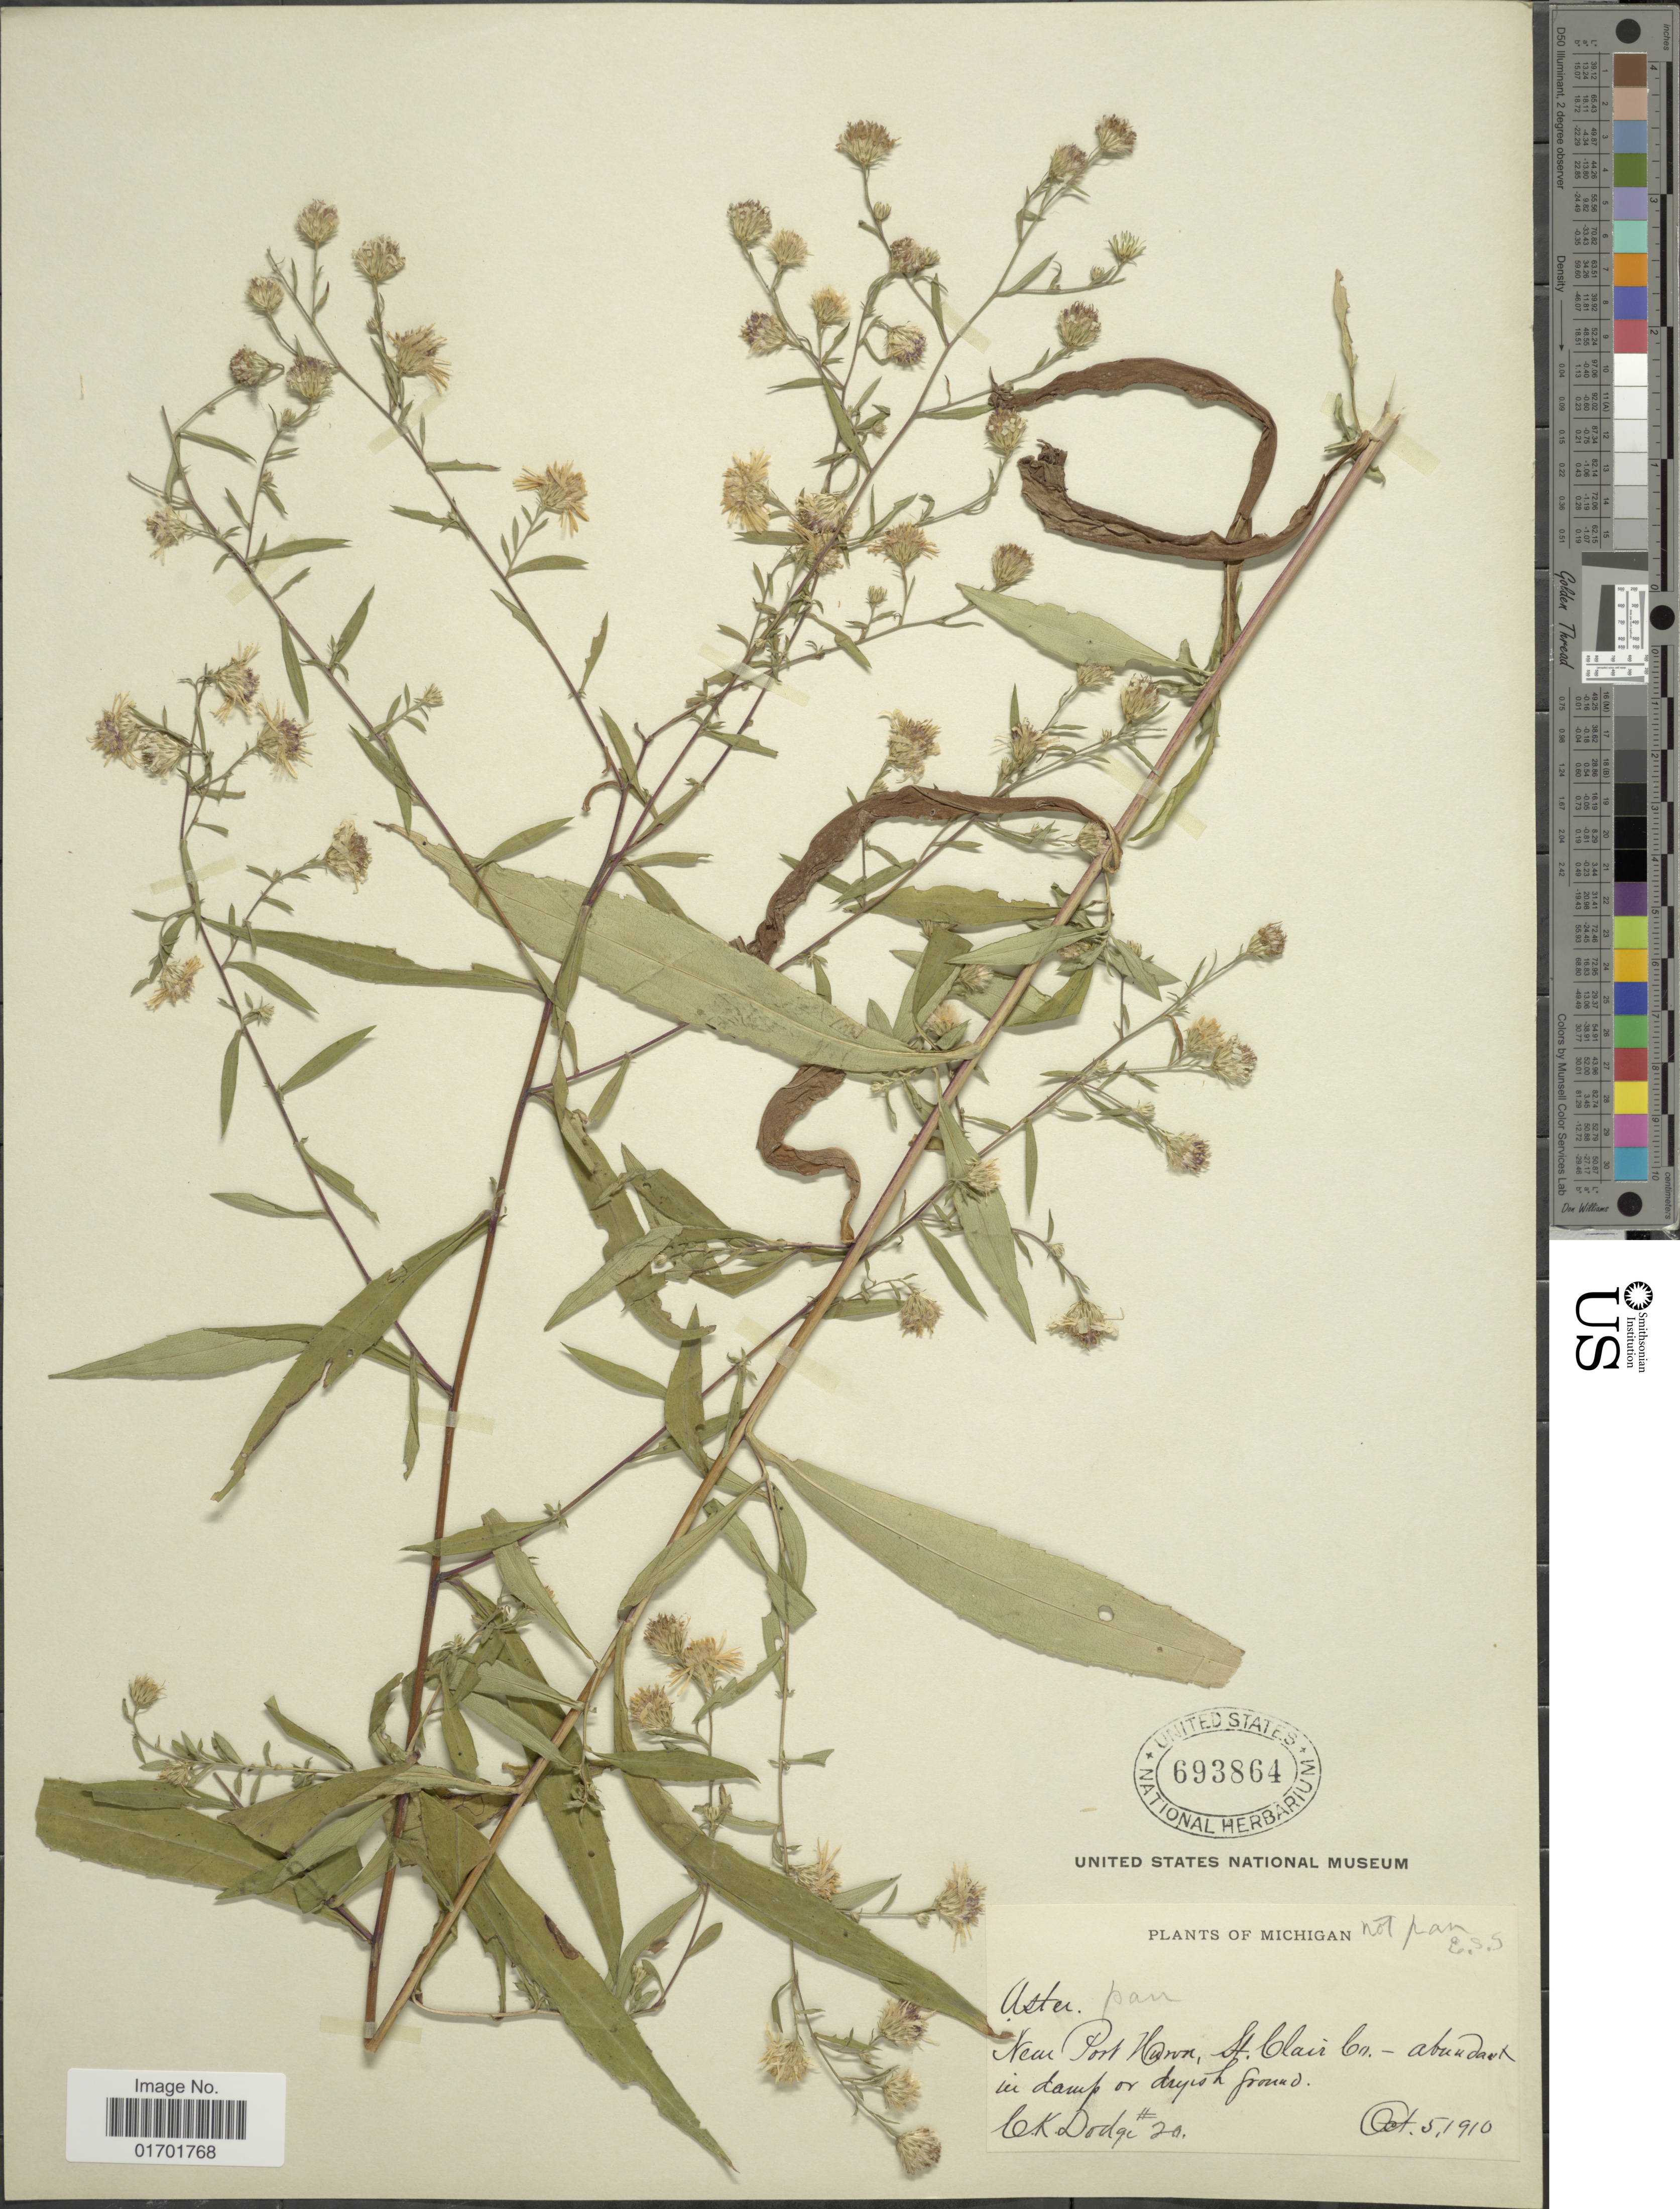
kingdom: Plantae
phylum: Tracheophyta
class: Magnoliopsida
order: Asterales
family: Asteraceae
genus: Symphyotrichum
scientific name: Symphyotrichum lanceolatum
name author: (Willd.) G.L. Nesom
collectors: C. Dodge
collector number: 20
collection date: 1910-10-05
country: United States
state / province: Michigan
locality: Near Port Huzon, St. Clair Co.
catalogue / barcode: US 693864